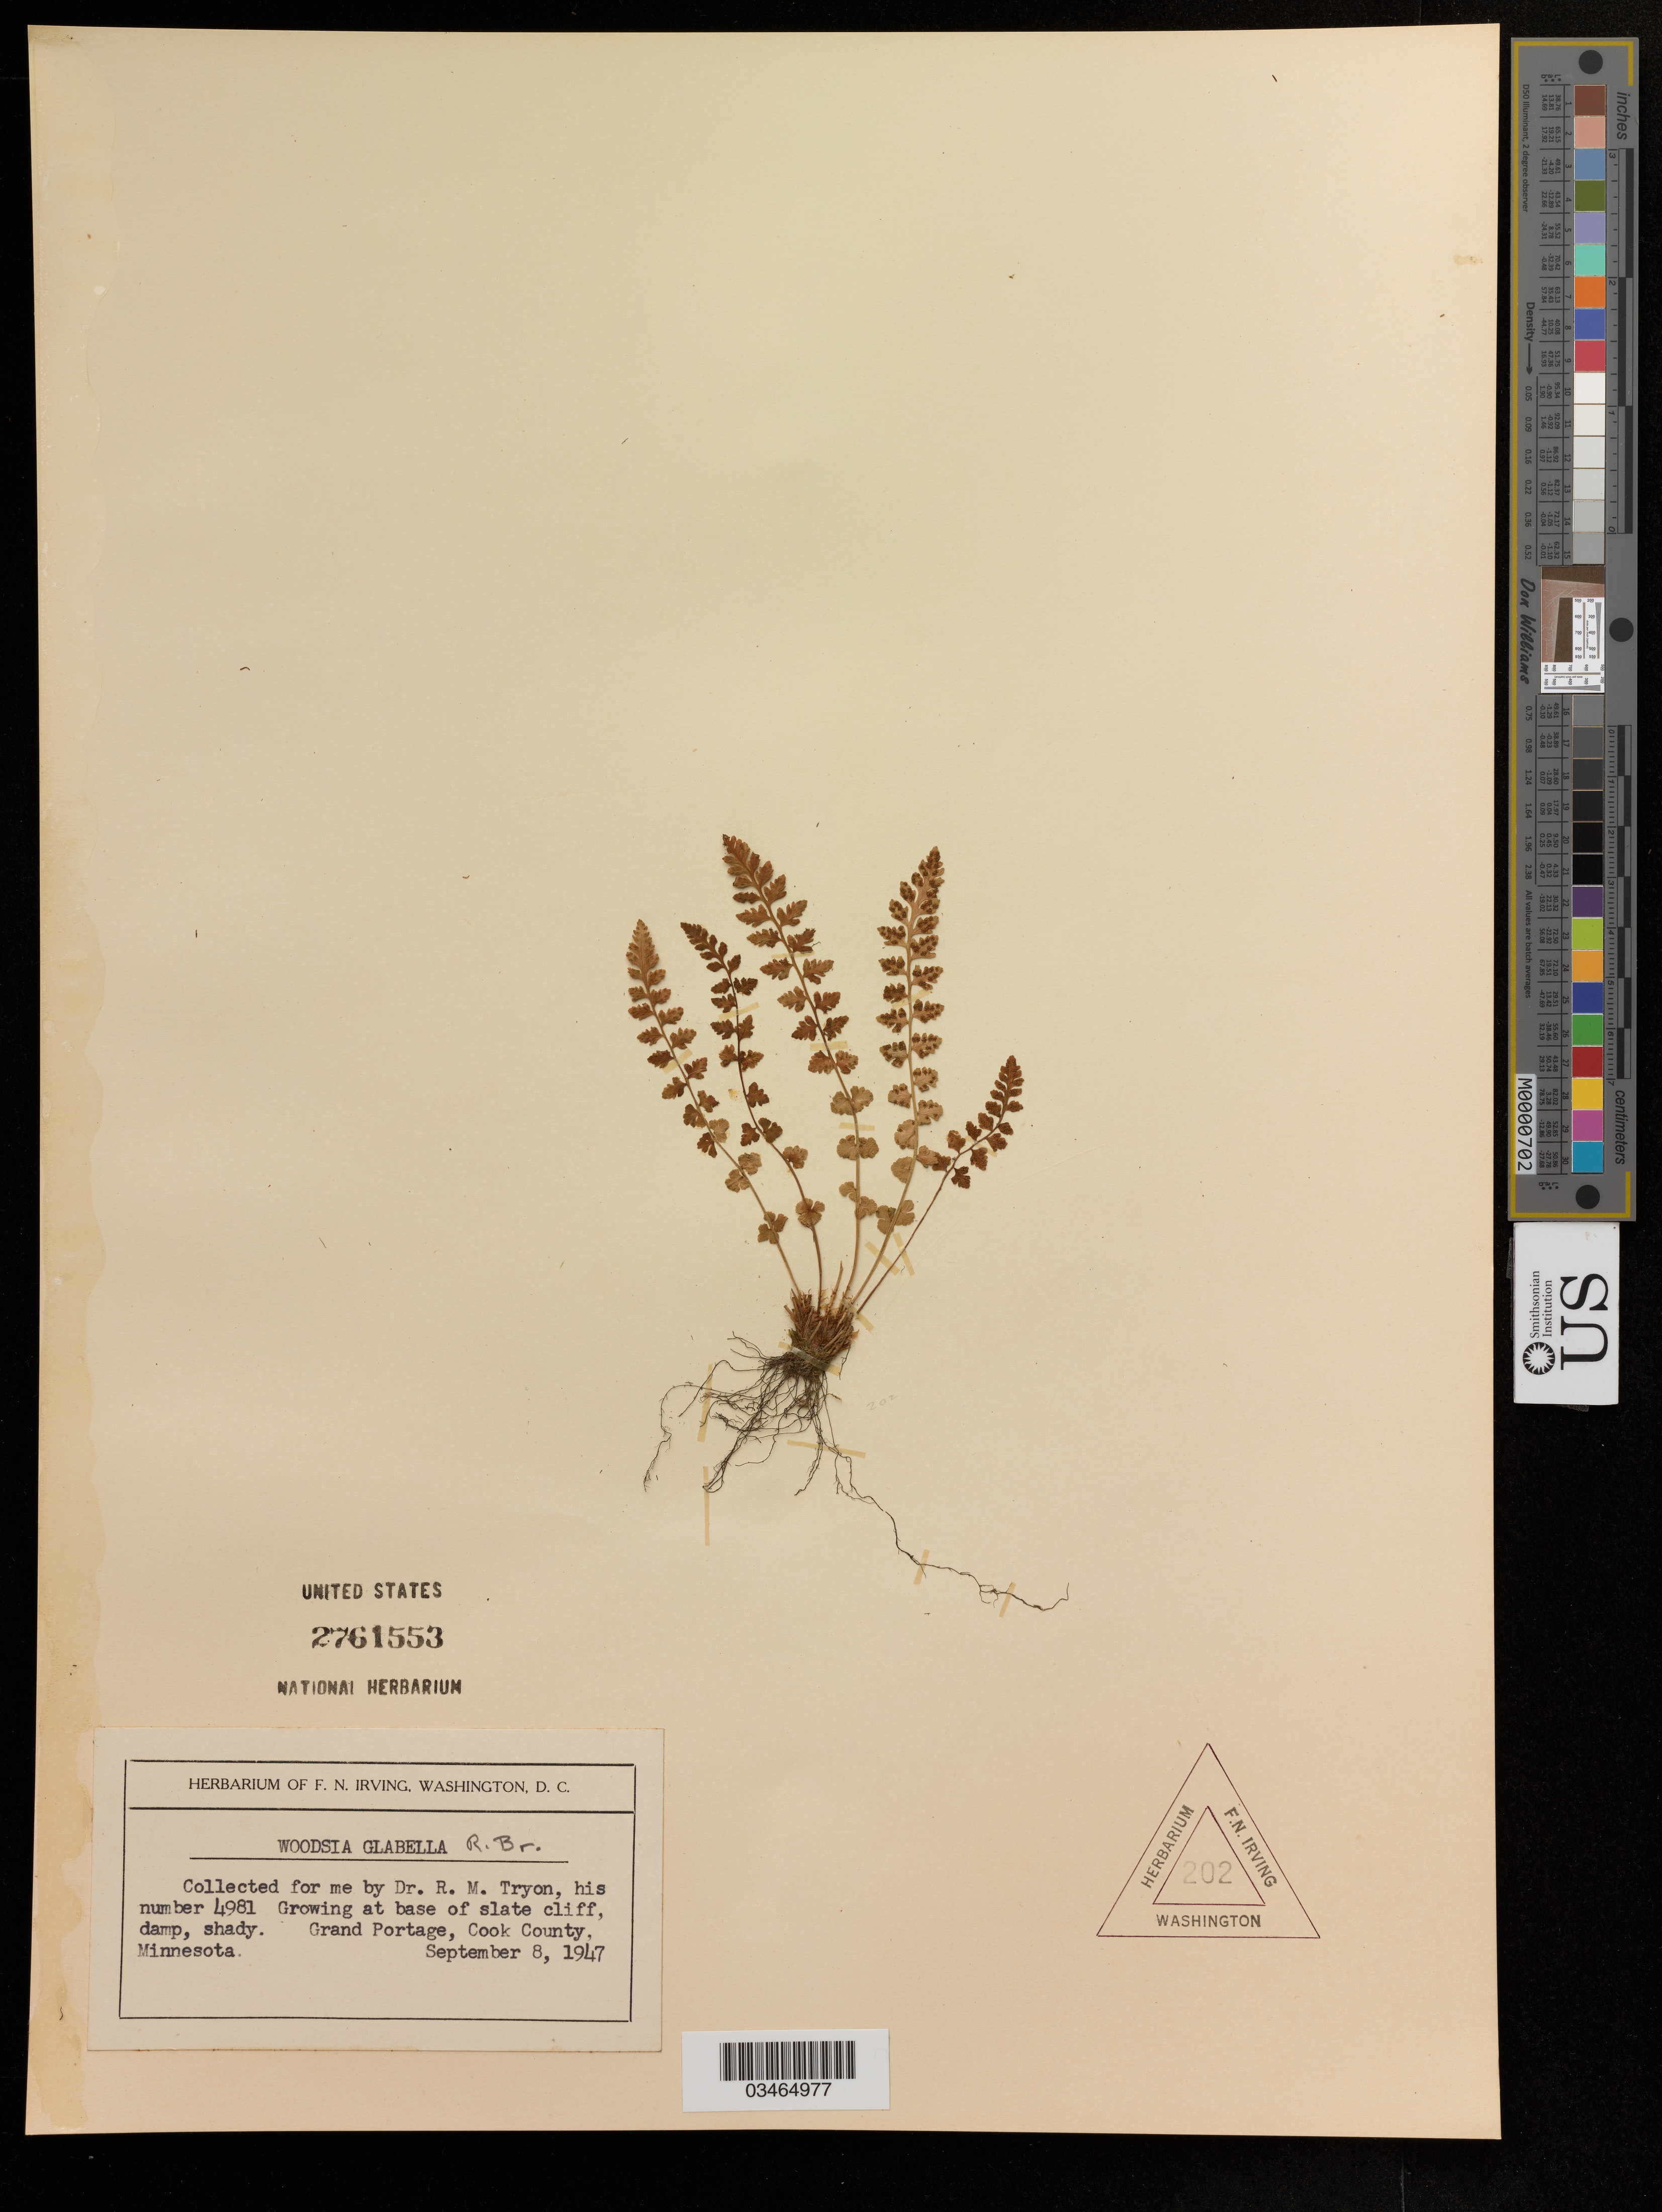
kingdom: Plantae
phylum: Tracheophyta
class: Polypodiopsida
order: Polypodiales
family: Woodsiaceae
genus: Woodsia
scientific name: Woodsia glabella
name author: R. Br.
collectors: R. Tryon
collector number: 4981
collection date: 1947-09-08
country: United States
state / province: Minnesota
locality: Grand Portage, Cook County.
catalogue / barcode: US 2761553